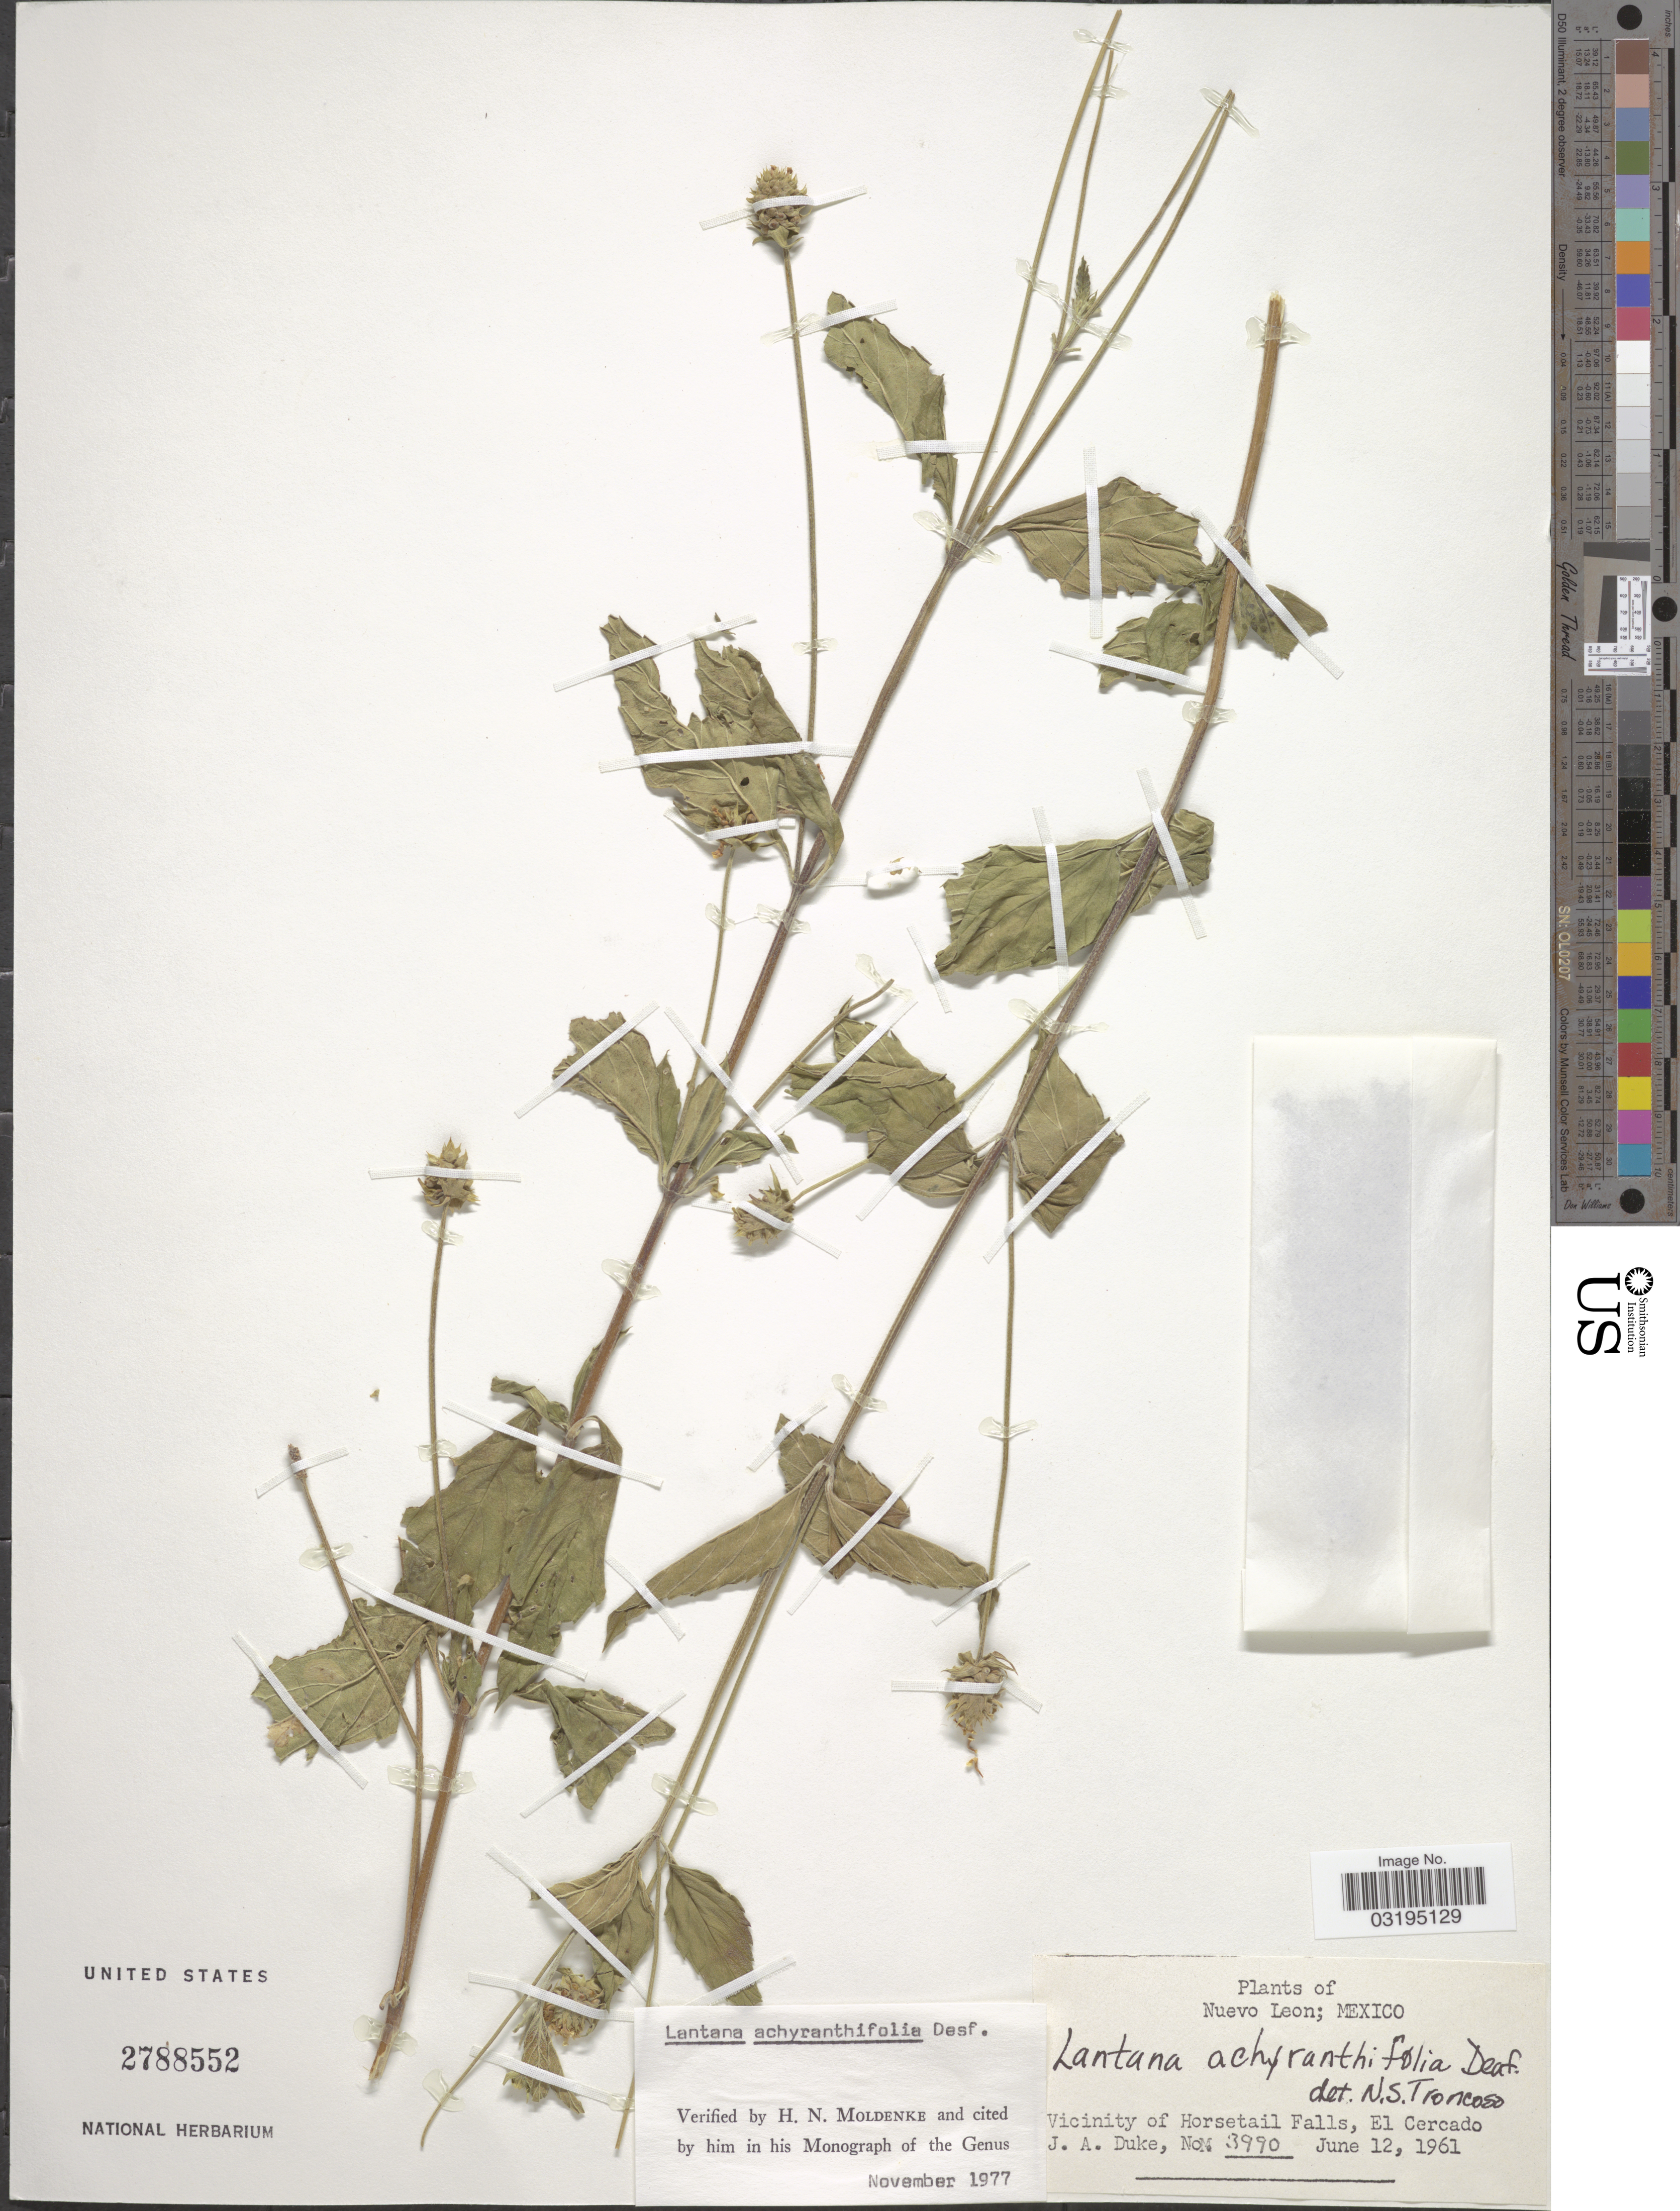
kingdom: Plantae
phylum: Tracheophyta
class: Magnoliopsida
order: Lamiales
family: Verbenaceae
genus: Lantana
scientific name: Lantana achyranthifolia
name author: Desf.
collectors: J. A. Duke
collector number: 3990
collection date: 1961-06-12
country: Mexico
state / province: Nuevo León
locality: Vicinity of Horsetail Falls, El Cercado.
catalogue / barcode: US 2788552